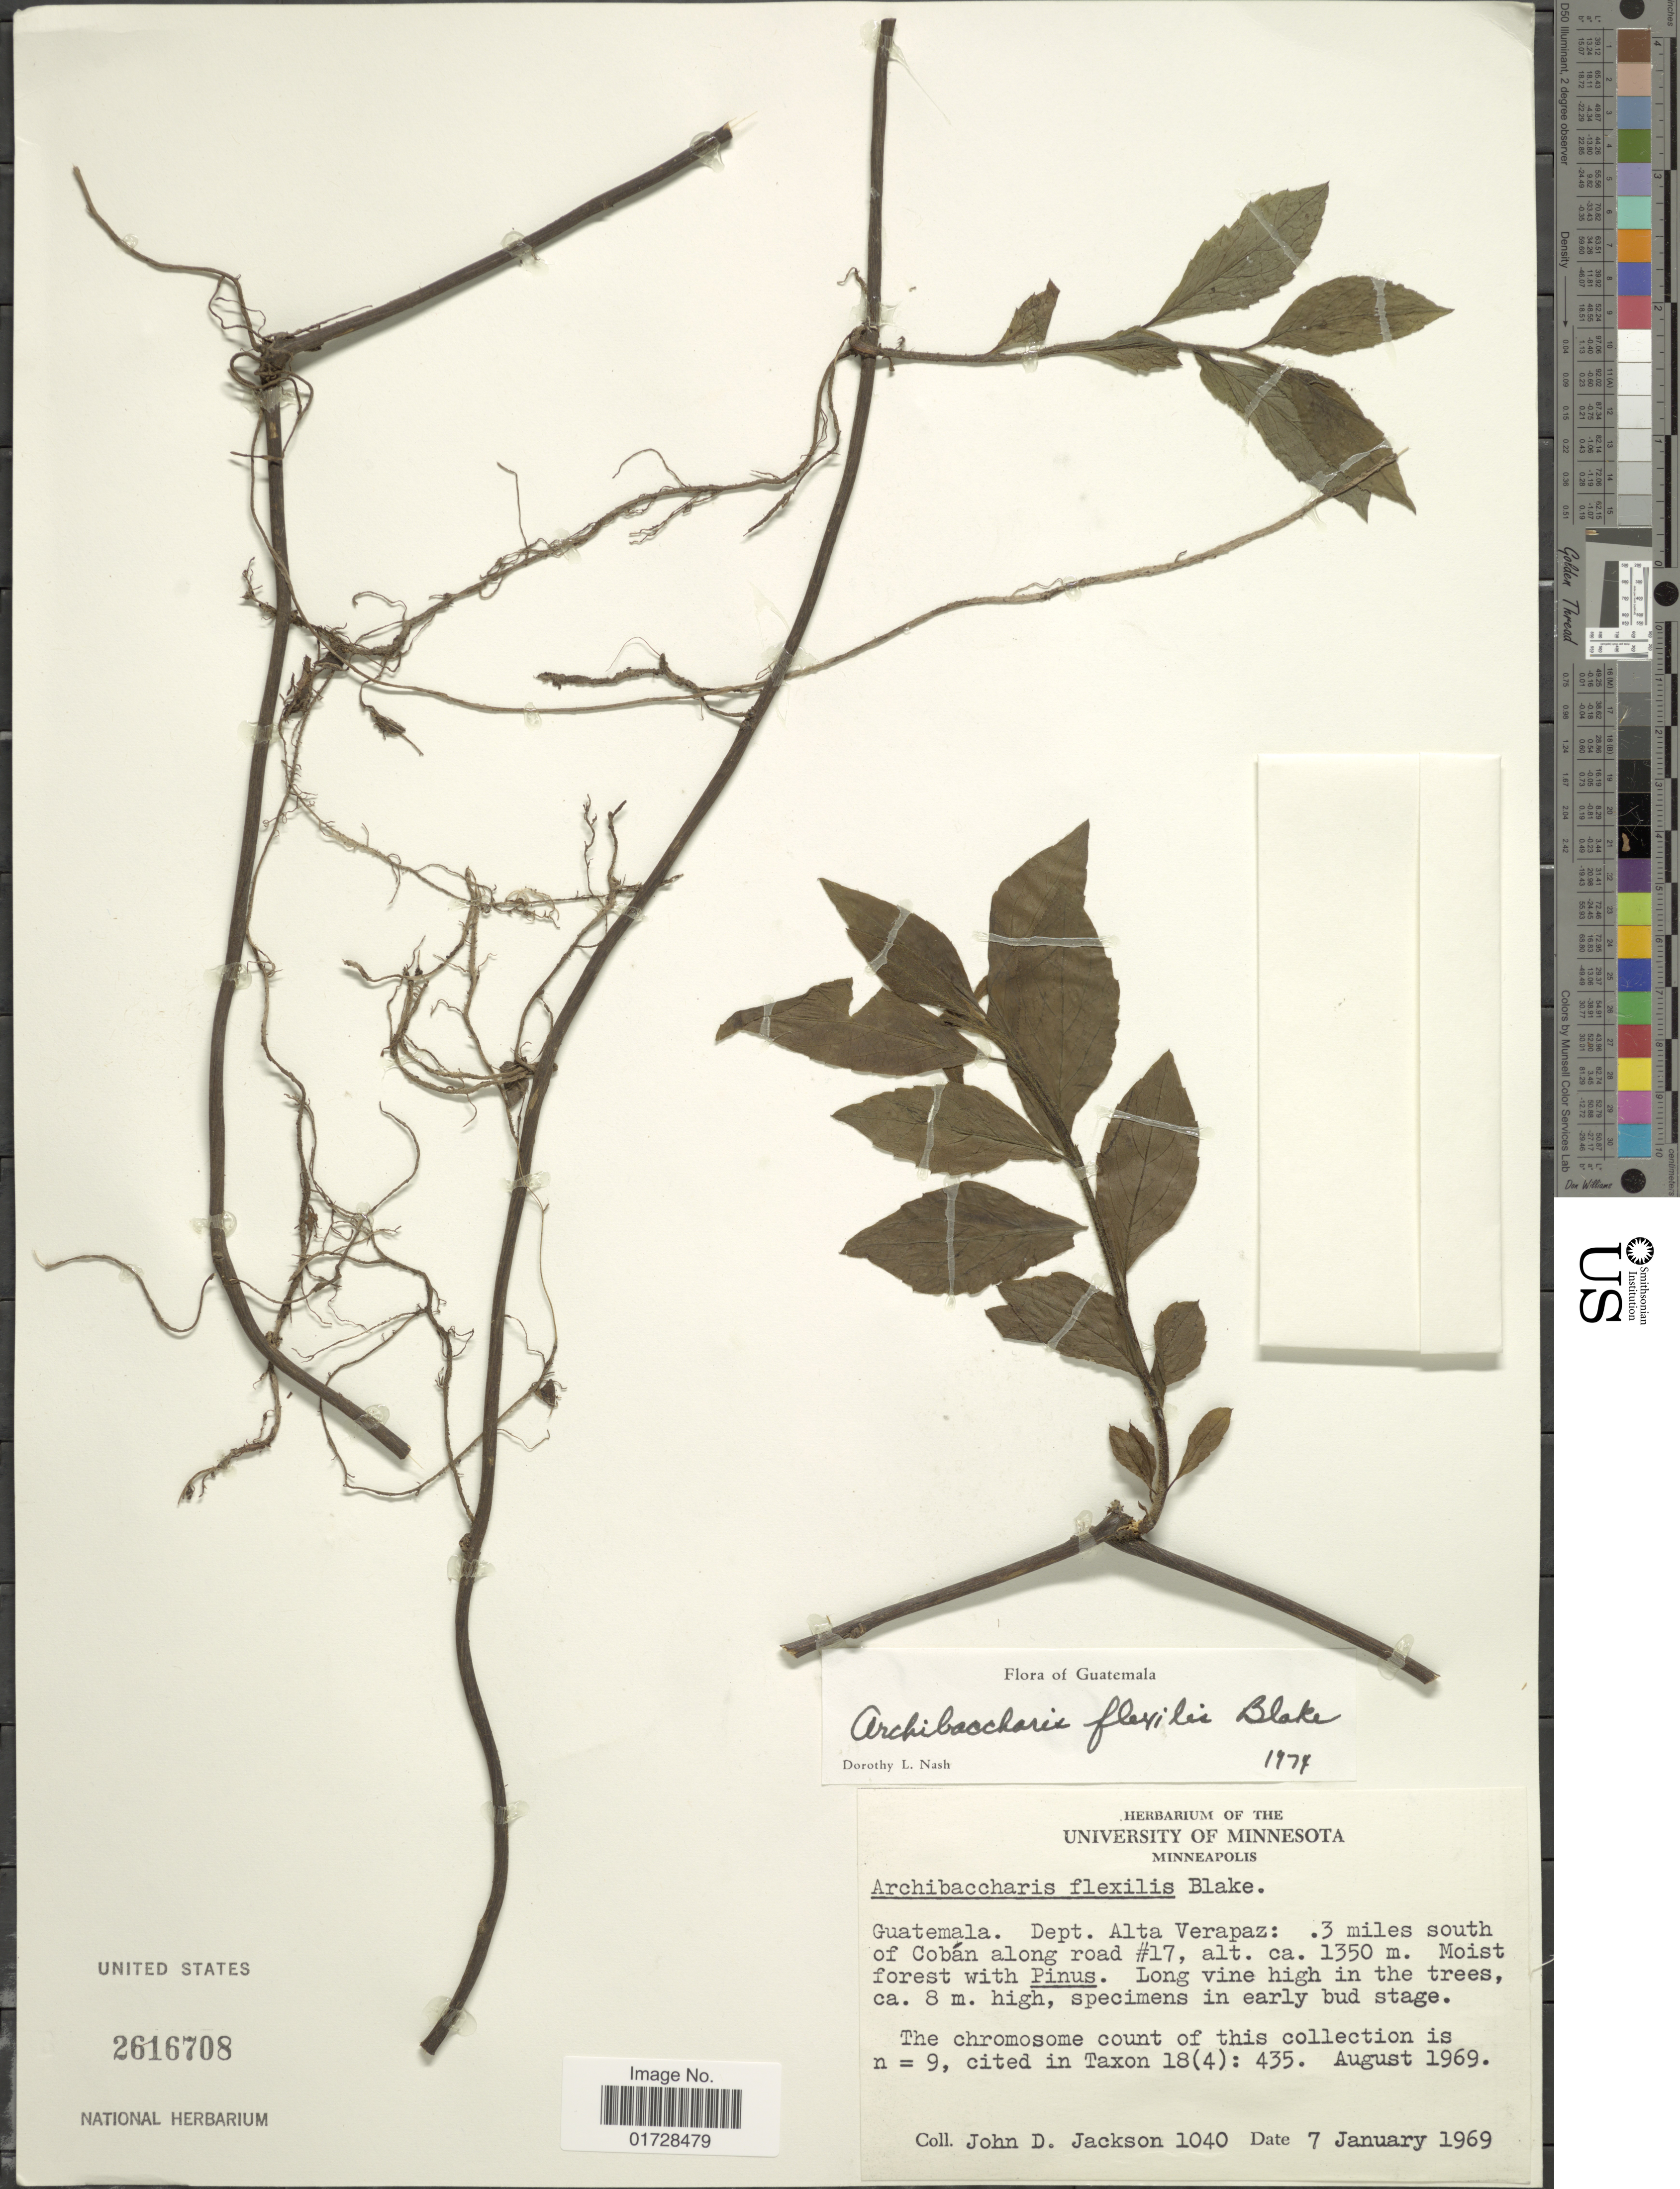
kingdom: Plantae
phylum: Tracheophyta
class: Magnoliopsida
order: Asterales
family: Asteraceae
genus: Archibaccharis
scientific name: Archibaccharis flexilis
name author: (S.F. Blake) S.F. Blake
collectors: J. Jackson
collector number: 1040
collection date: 1969-01-07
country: Guatemala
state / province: Alta Verapaz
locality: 3 miles south of Coban along road #17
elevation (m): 1350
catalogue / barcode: US 2616708